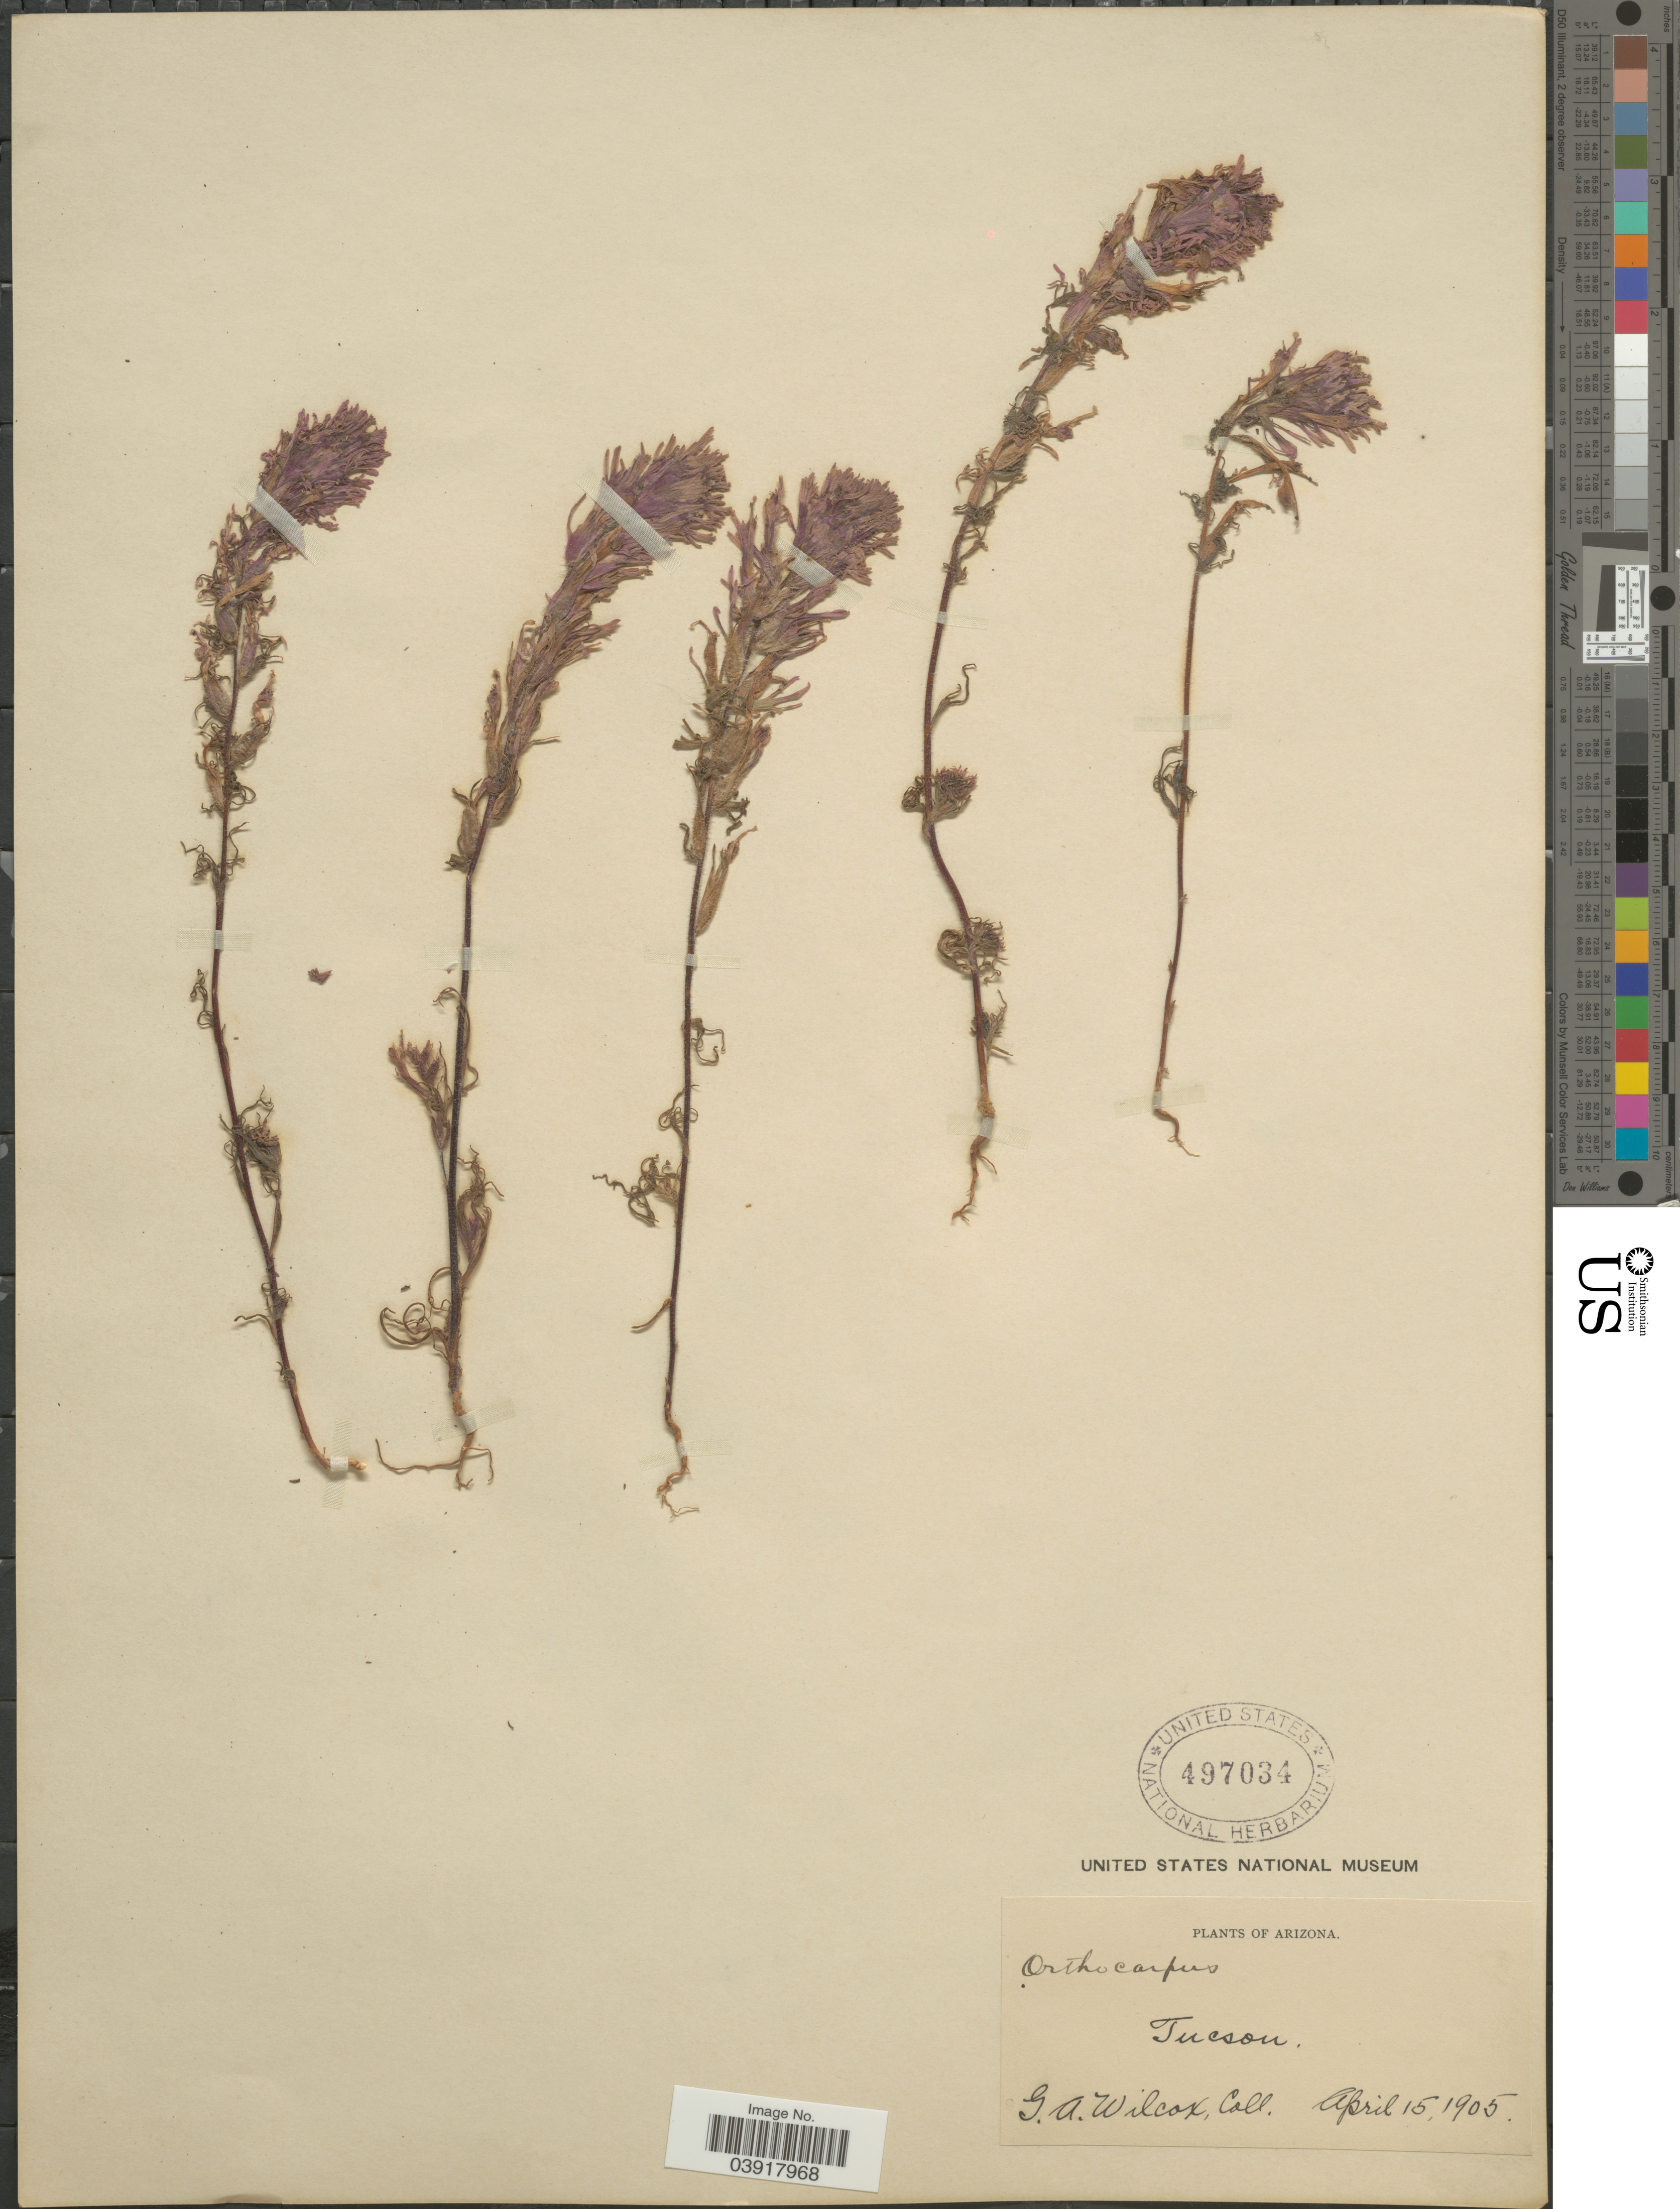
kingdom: Plantae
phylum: Tracheophyta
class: Magnoliopsida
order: Lamiales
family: Orobanchaceae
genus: Orthocarpus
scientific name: Orthocarpus purpurascens var. palmeri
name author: A. Gray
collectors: Mrs. G. Wilcox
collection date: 1905-04-15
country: United States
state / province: Arizona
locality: Tucson.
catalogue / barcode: US 497034